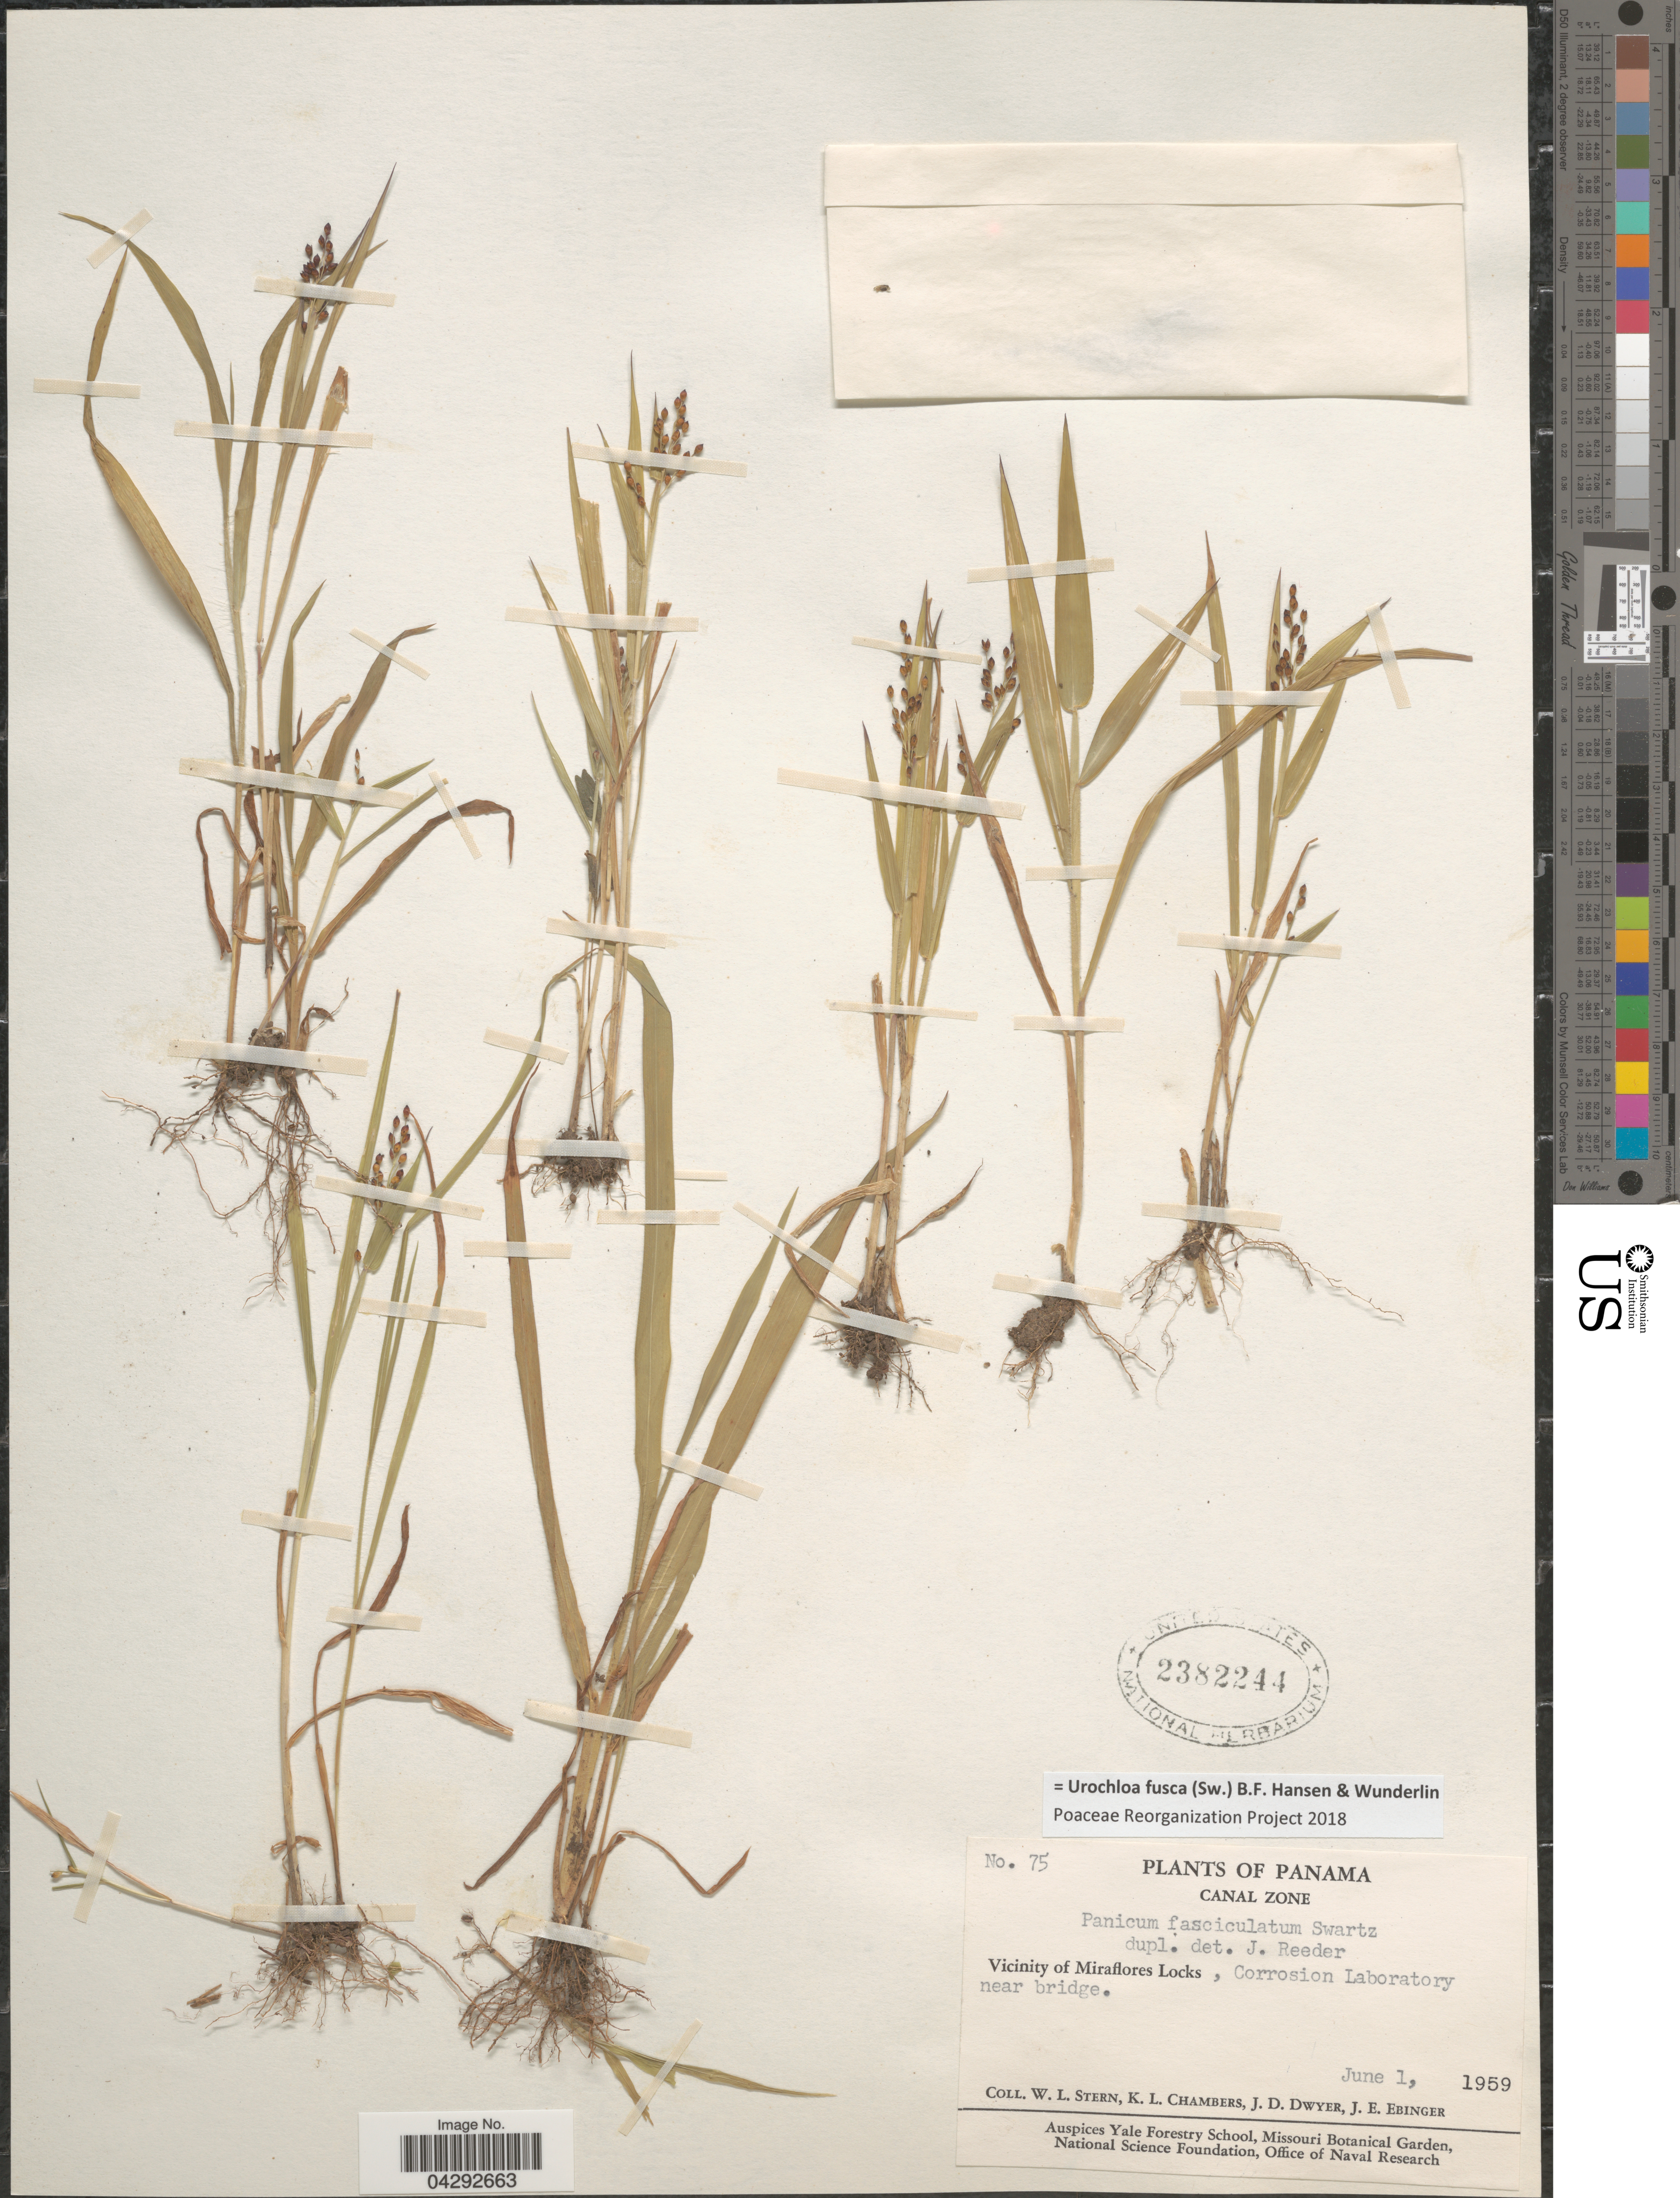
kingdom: Plantae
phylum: Tracheophyta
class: Liliopsida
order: Poales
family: Poaceae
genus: Urochloa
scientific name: Urochloa fusca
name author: (Sw.) B.F. Hansen & Wunderlin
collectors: W. L. Stern, K. Chambers, J. D. Dwyer & J. Ebinger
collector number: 75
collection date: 1959-06-01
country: Panama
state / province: Colón / Panamá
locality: Canal Zone. Vicinity of Miraflores Locks, Corrosion Laboratory near bridge.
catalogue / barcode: US 2382244